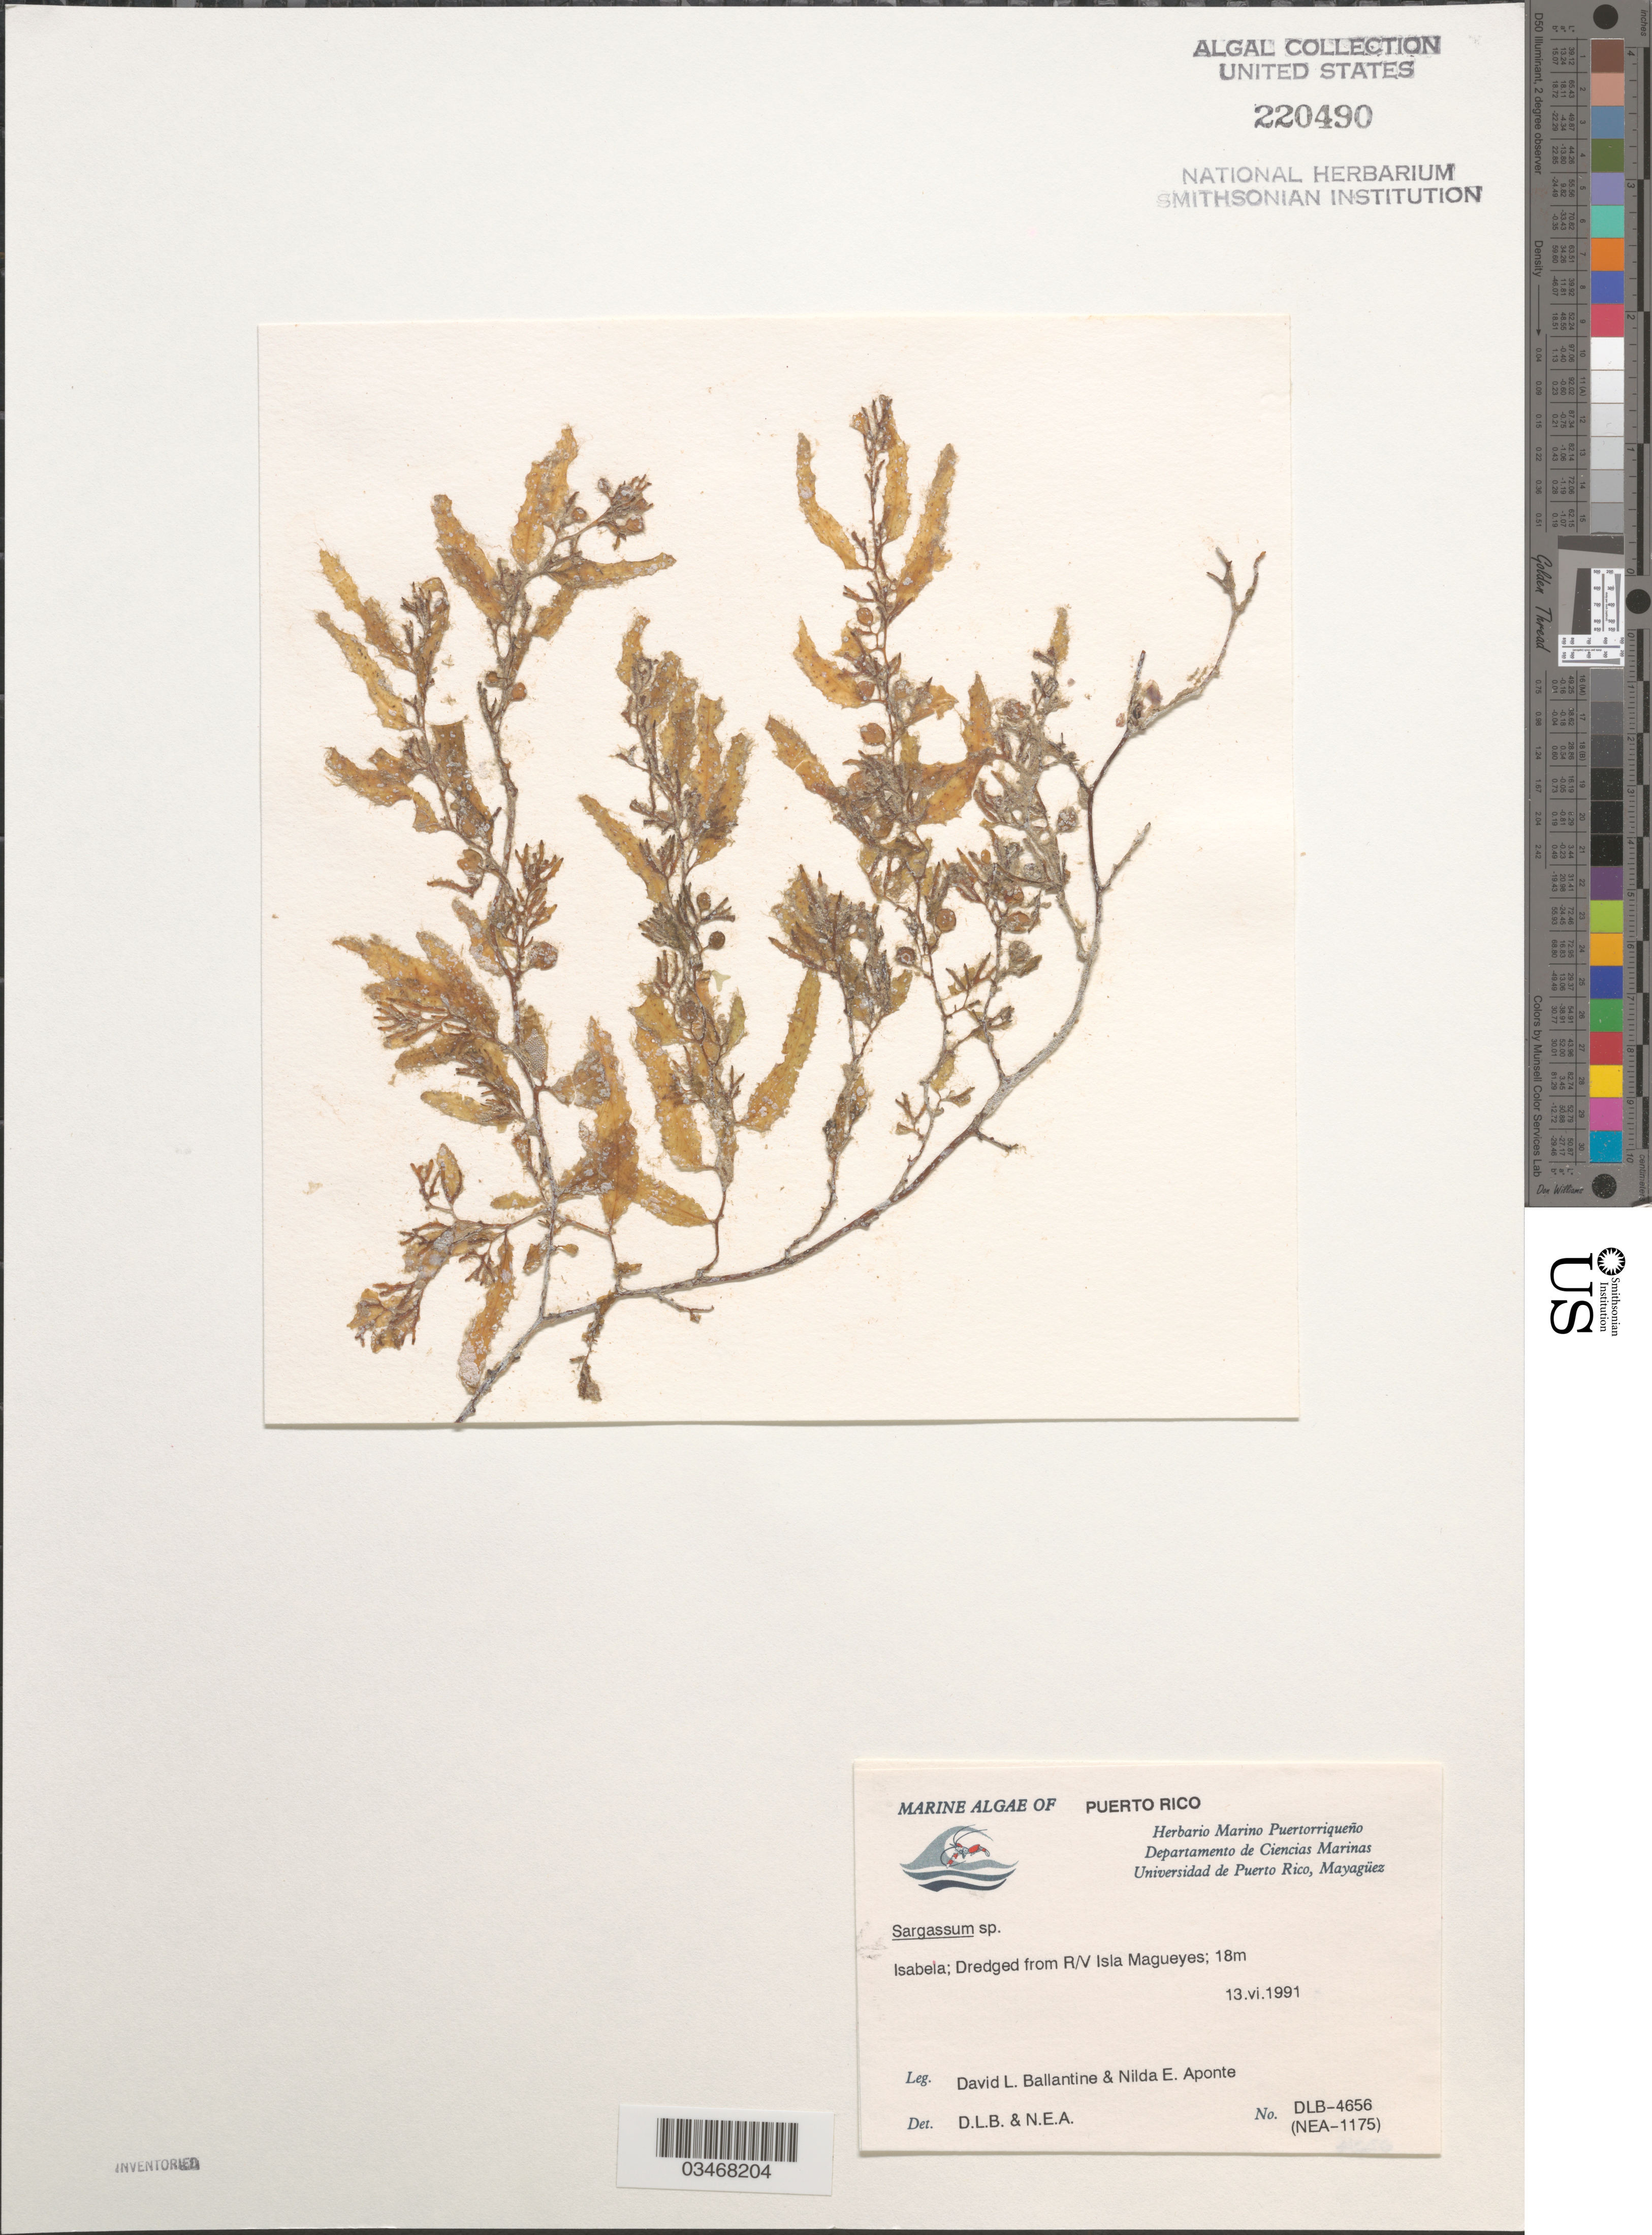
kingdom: Chromista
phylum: Ochrophyta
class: Phaeophyceae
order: Fucales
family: Sargassaceae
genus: Sargassum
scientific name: Sargassum sp.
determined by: Ballantine, D. L.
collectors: D.L. Ballantine & N. E. Aponte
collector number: DLB 4656, NEA 1175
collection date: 1991-06-13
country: Puerto Rico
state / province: Isabela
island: Isla Magueyes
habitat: Dredged from R/V.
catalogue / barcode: US 220490